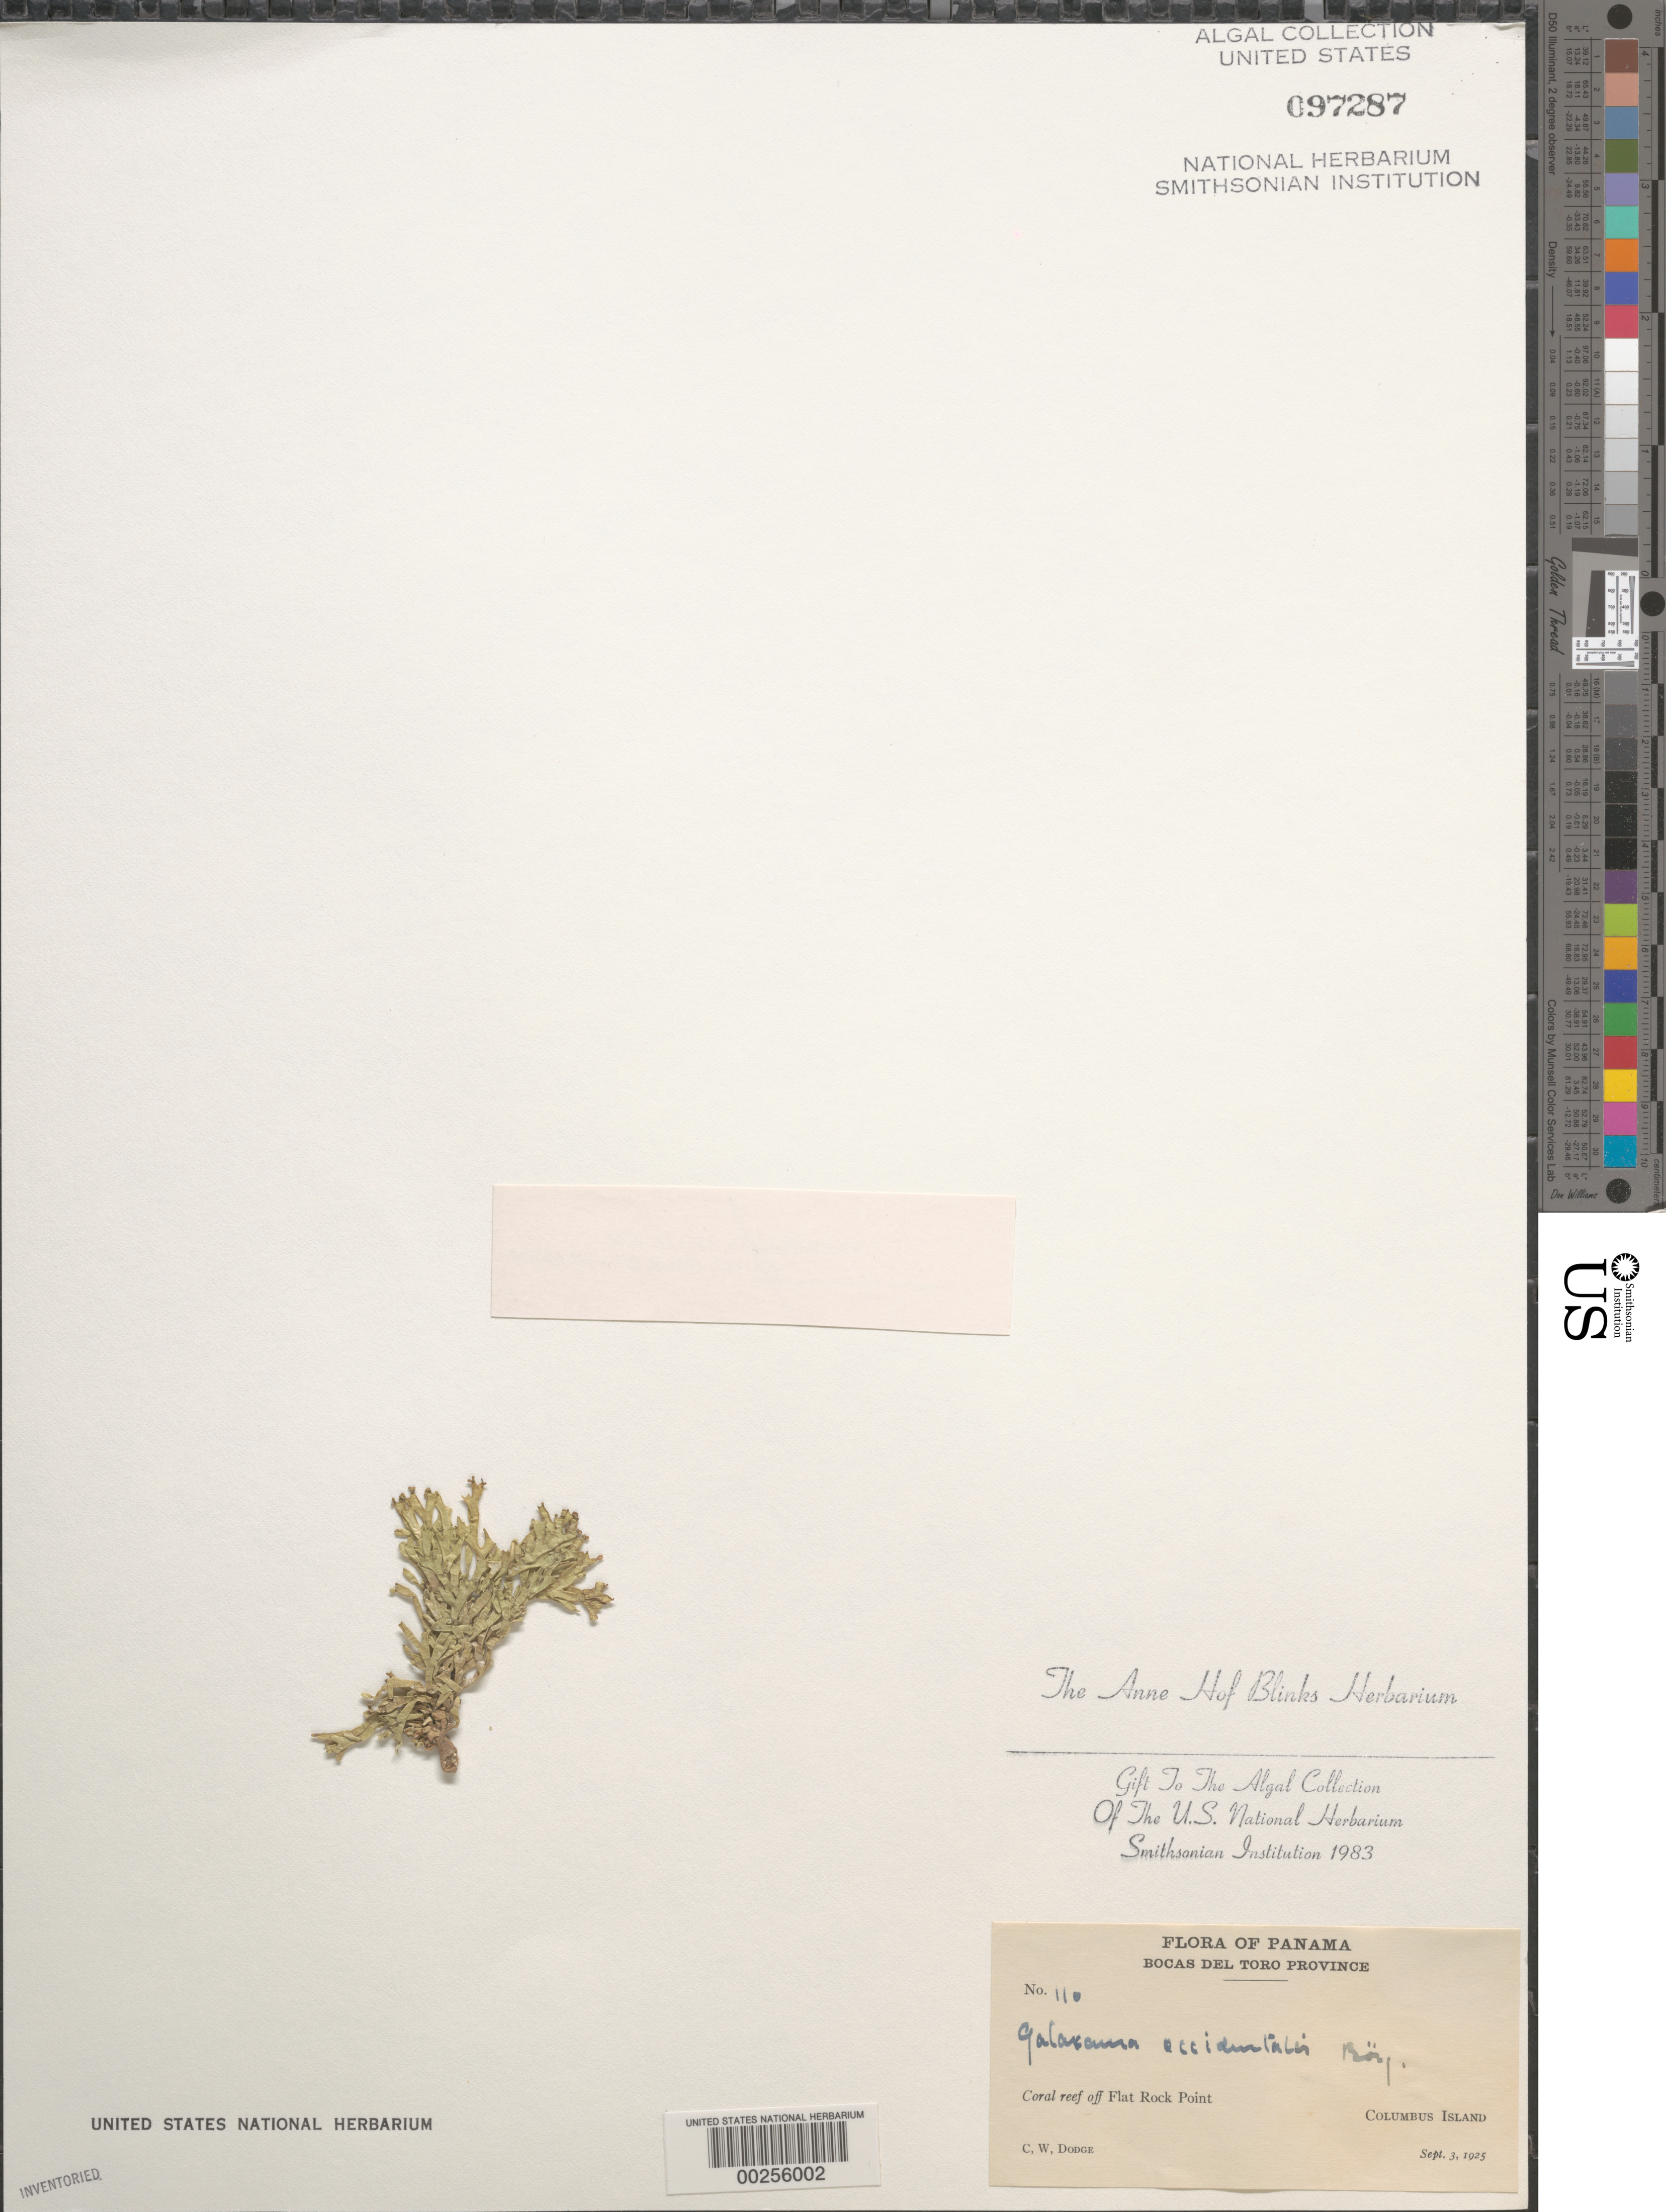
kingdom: Plantae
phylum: Rhodophyta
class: Florideophyceae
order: Nemaliales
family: Galaxauraceae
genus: Galaxaura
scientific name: Galaxaura occidentalis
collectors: C. Dodge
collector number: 110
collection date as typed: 03 Sep 1925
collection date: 1925-09-03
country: Panama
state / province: Bocas del Toro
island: Columbus Island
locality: Coral reef off Flat Rock Point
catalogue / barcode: US 97287